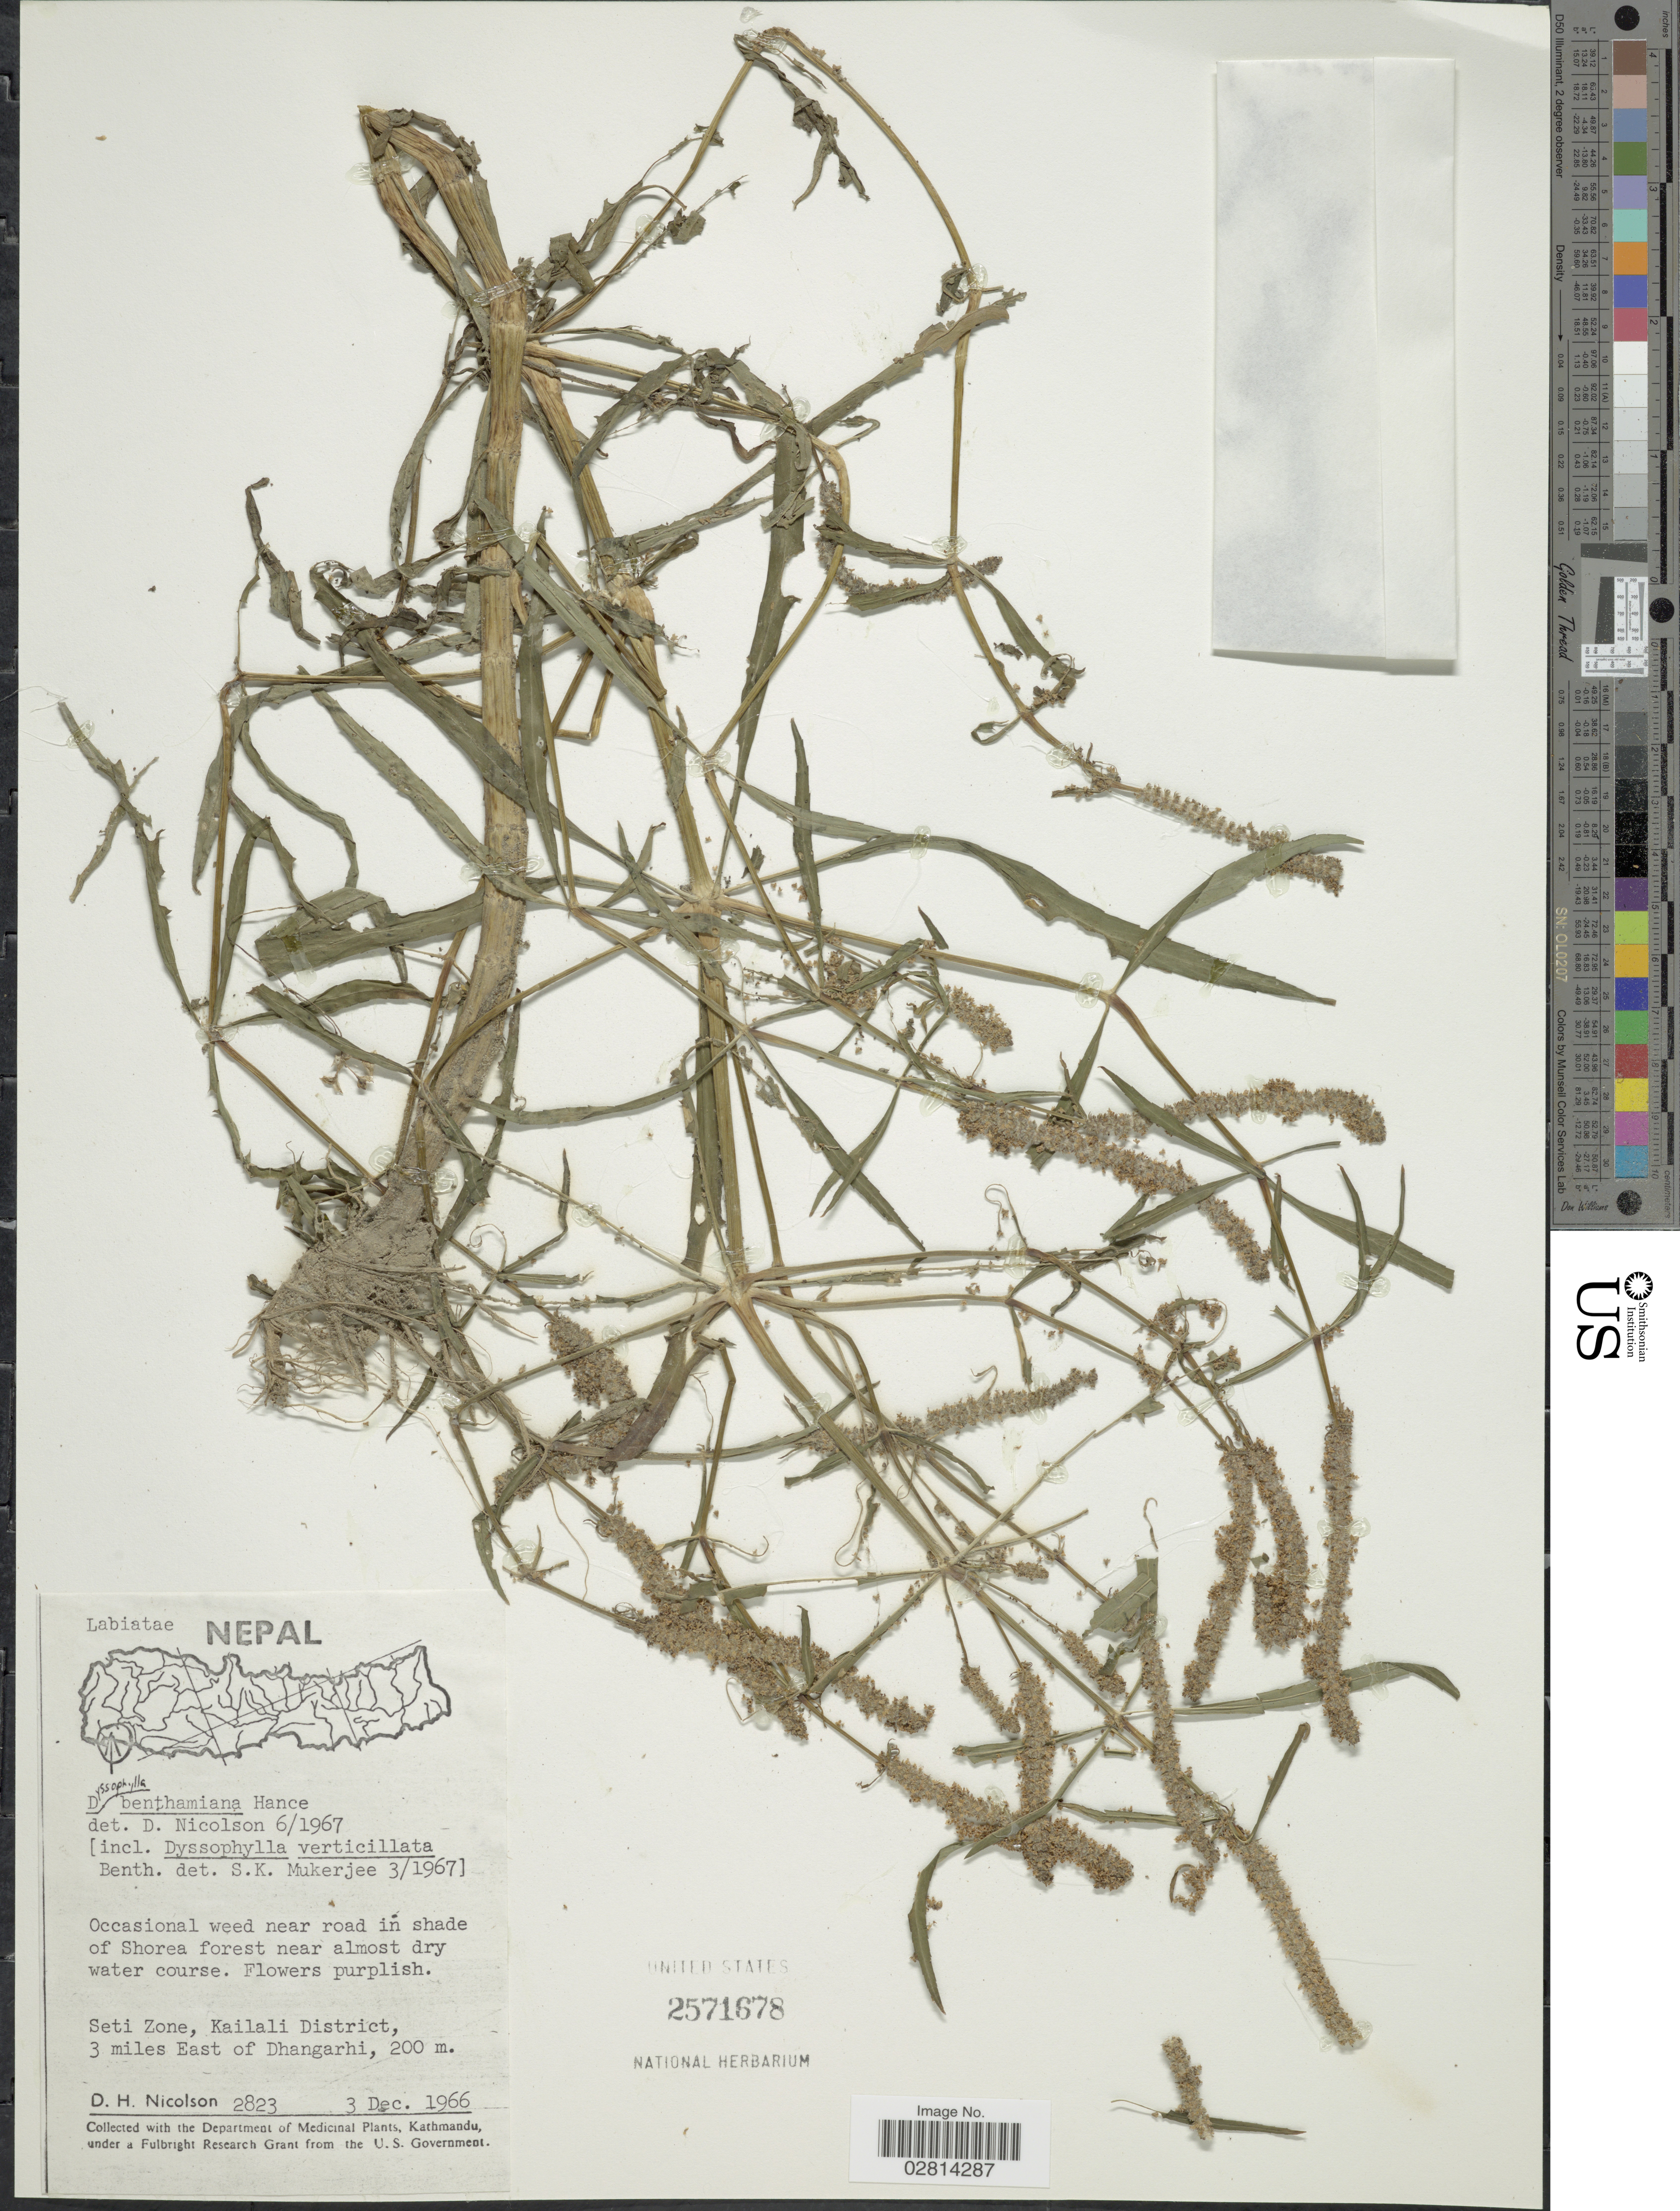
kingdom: Plantae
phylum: Tracheophyta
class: Magnoliopsida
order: Lamiales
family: Lamiaceae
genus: Pogostemon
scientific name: Pogostemon stellatus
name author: (Lour.) Kuntze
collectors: D. H. Nicolson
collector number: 2823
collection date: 1966-12-03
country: Nepal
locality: Seti Zone, Kailali District, 3 miles East of Dhangarhi.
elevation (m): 200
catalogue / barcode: US 2571678